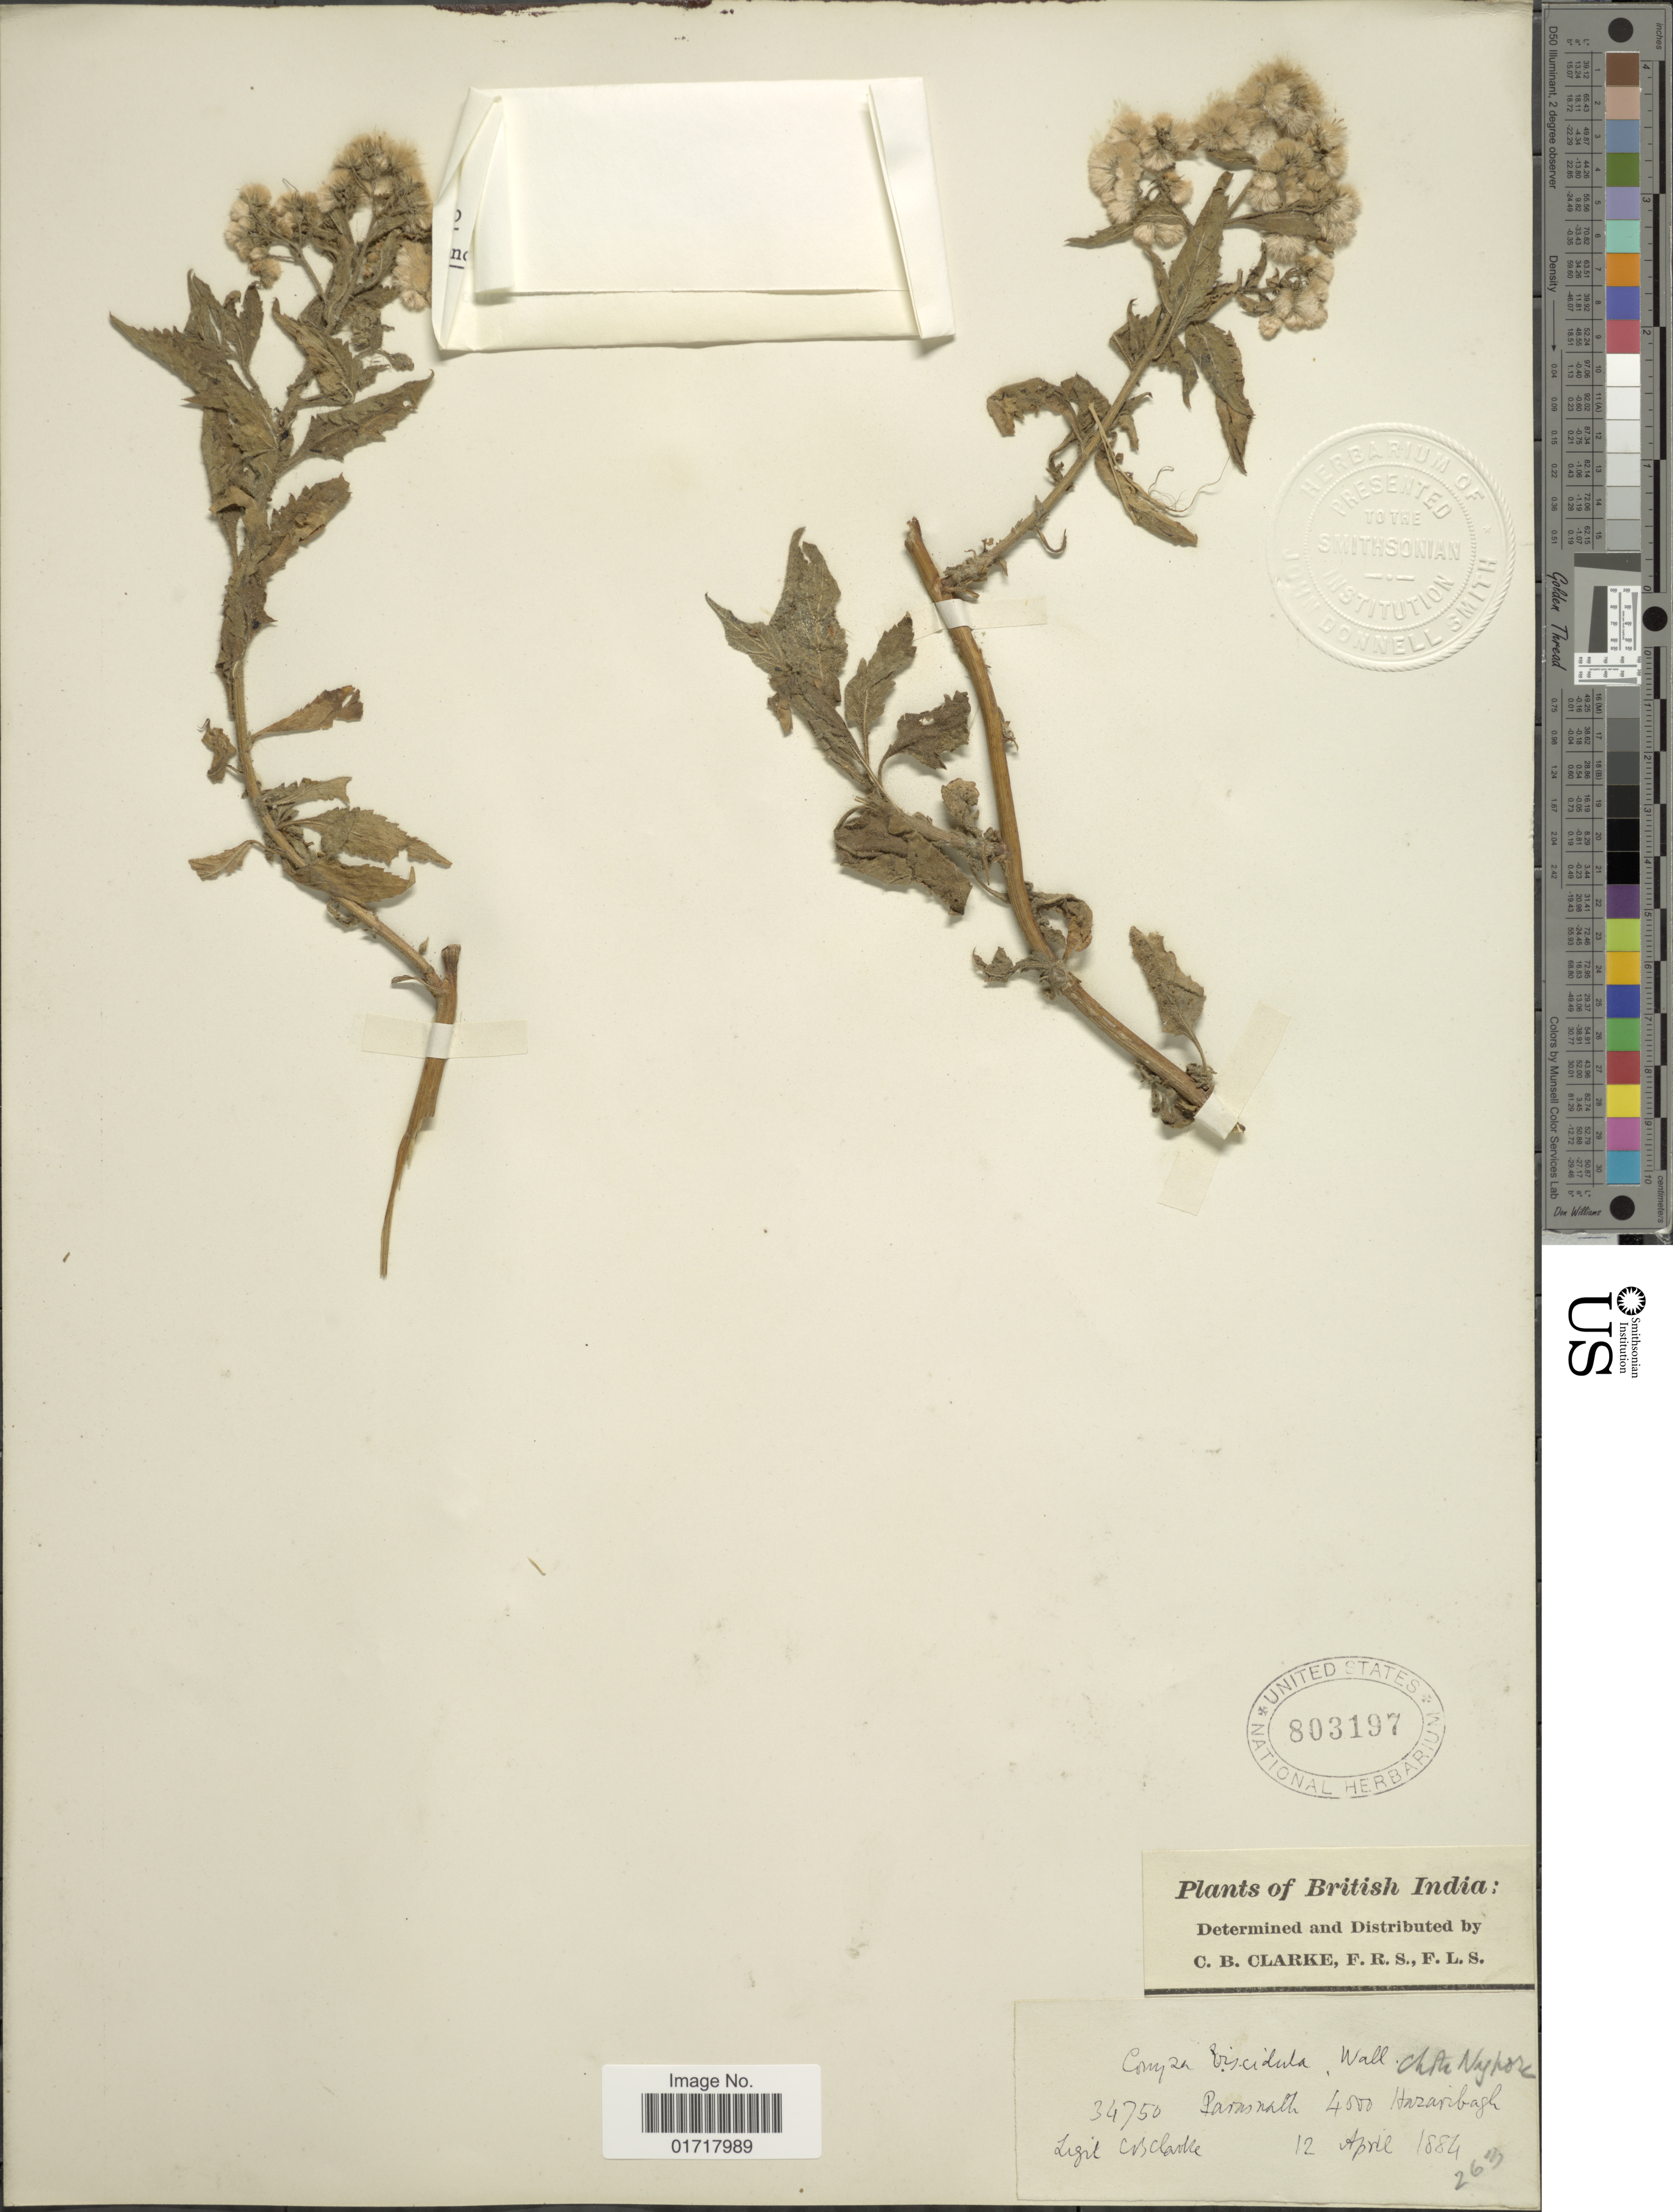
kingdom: Plantae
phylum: Tracheophyta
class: Magnoliopsida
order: Asterales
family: Asteraceae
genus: Conyza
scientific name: Conyza viscidula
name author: Wall.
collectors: C. B. Clarke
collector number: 34750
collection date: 1884-04-12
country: India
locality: British India. Parasnath, Hazaribagh.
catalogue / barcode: US 803197